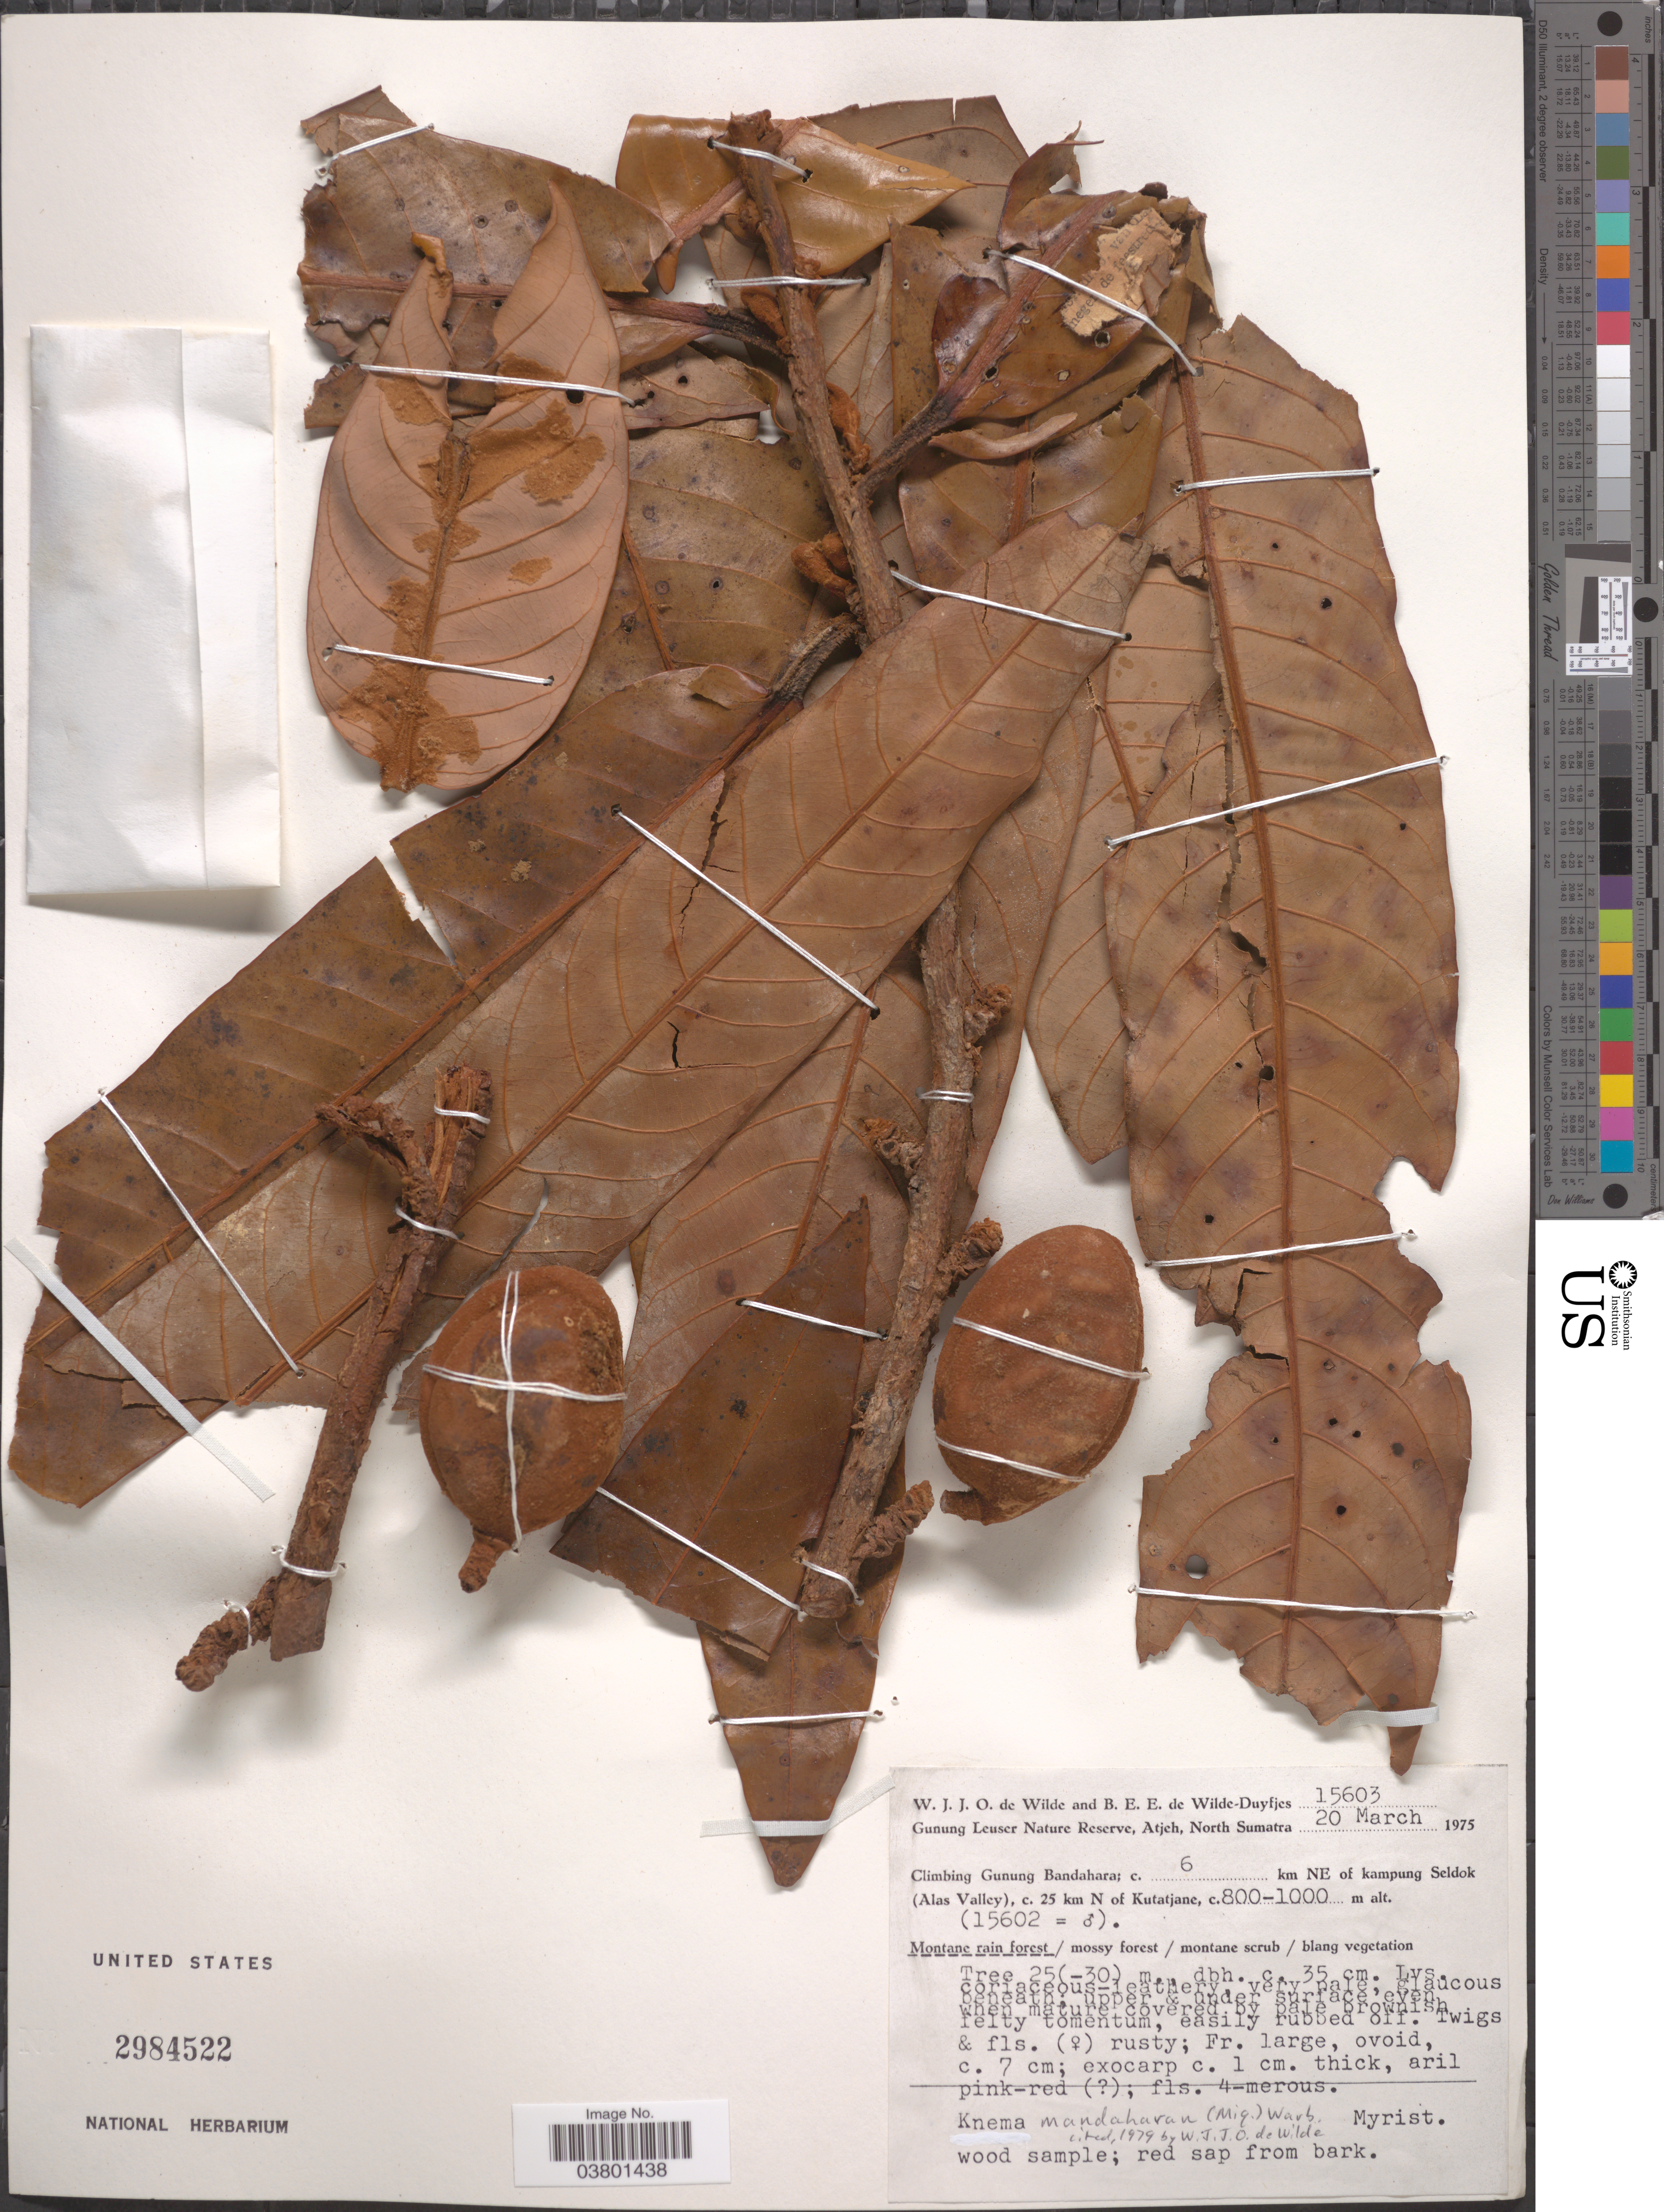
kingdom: Plantae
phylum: Tracheophyta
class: Magnoliopsida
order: Magnoliales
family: Myristicaceae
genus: Knema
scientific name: Knema mandaharan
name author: Warb.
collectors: W. J. de Wilde & B. E. de Wilde-Duyfjes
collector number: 15603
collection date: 1975-03-20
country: Indonesia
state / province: Sumatra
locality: Gunung Leuser Nature Reserve, Atjeh, North Sumatra. Climbing of Gunung Bandahara; c. 6 km NE of Kampung Seldok (Alas Valley), c. 25 km N of Kutatjane.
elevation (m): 800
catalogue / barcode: US 2984522